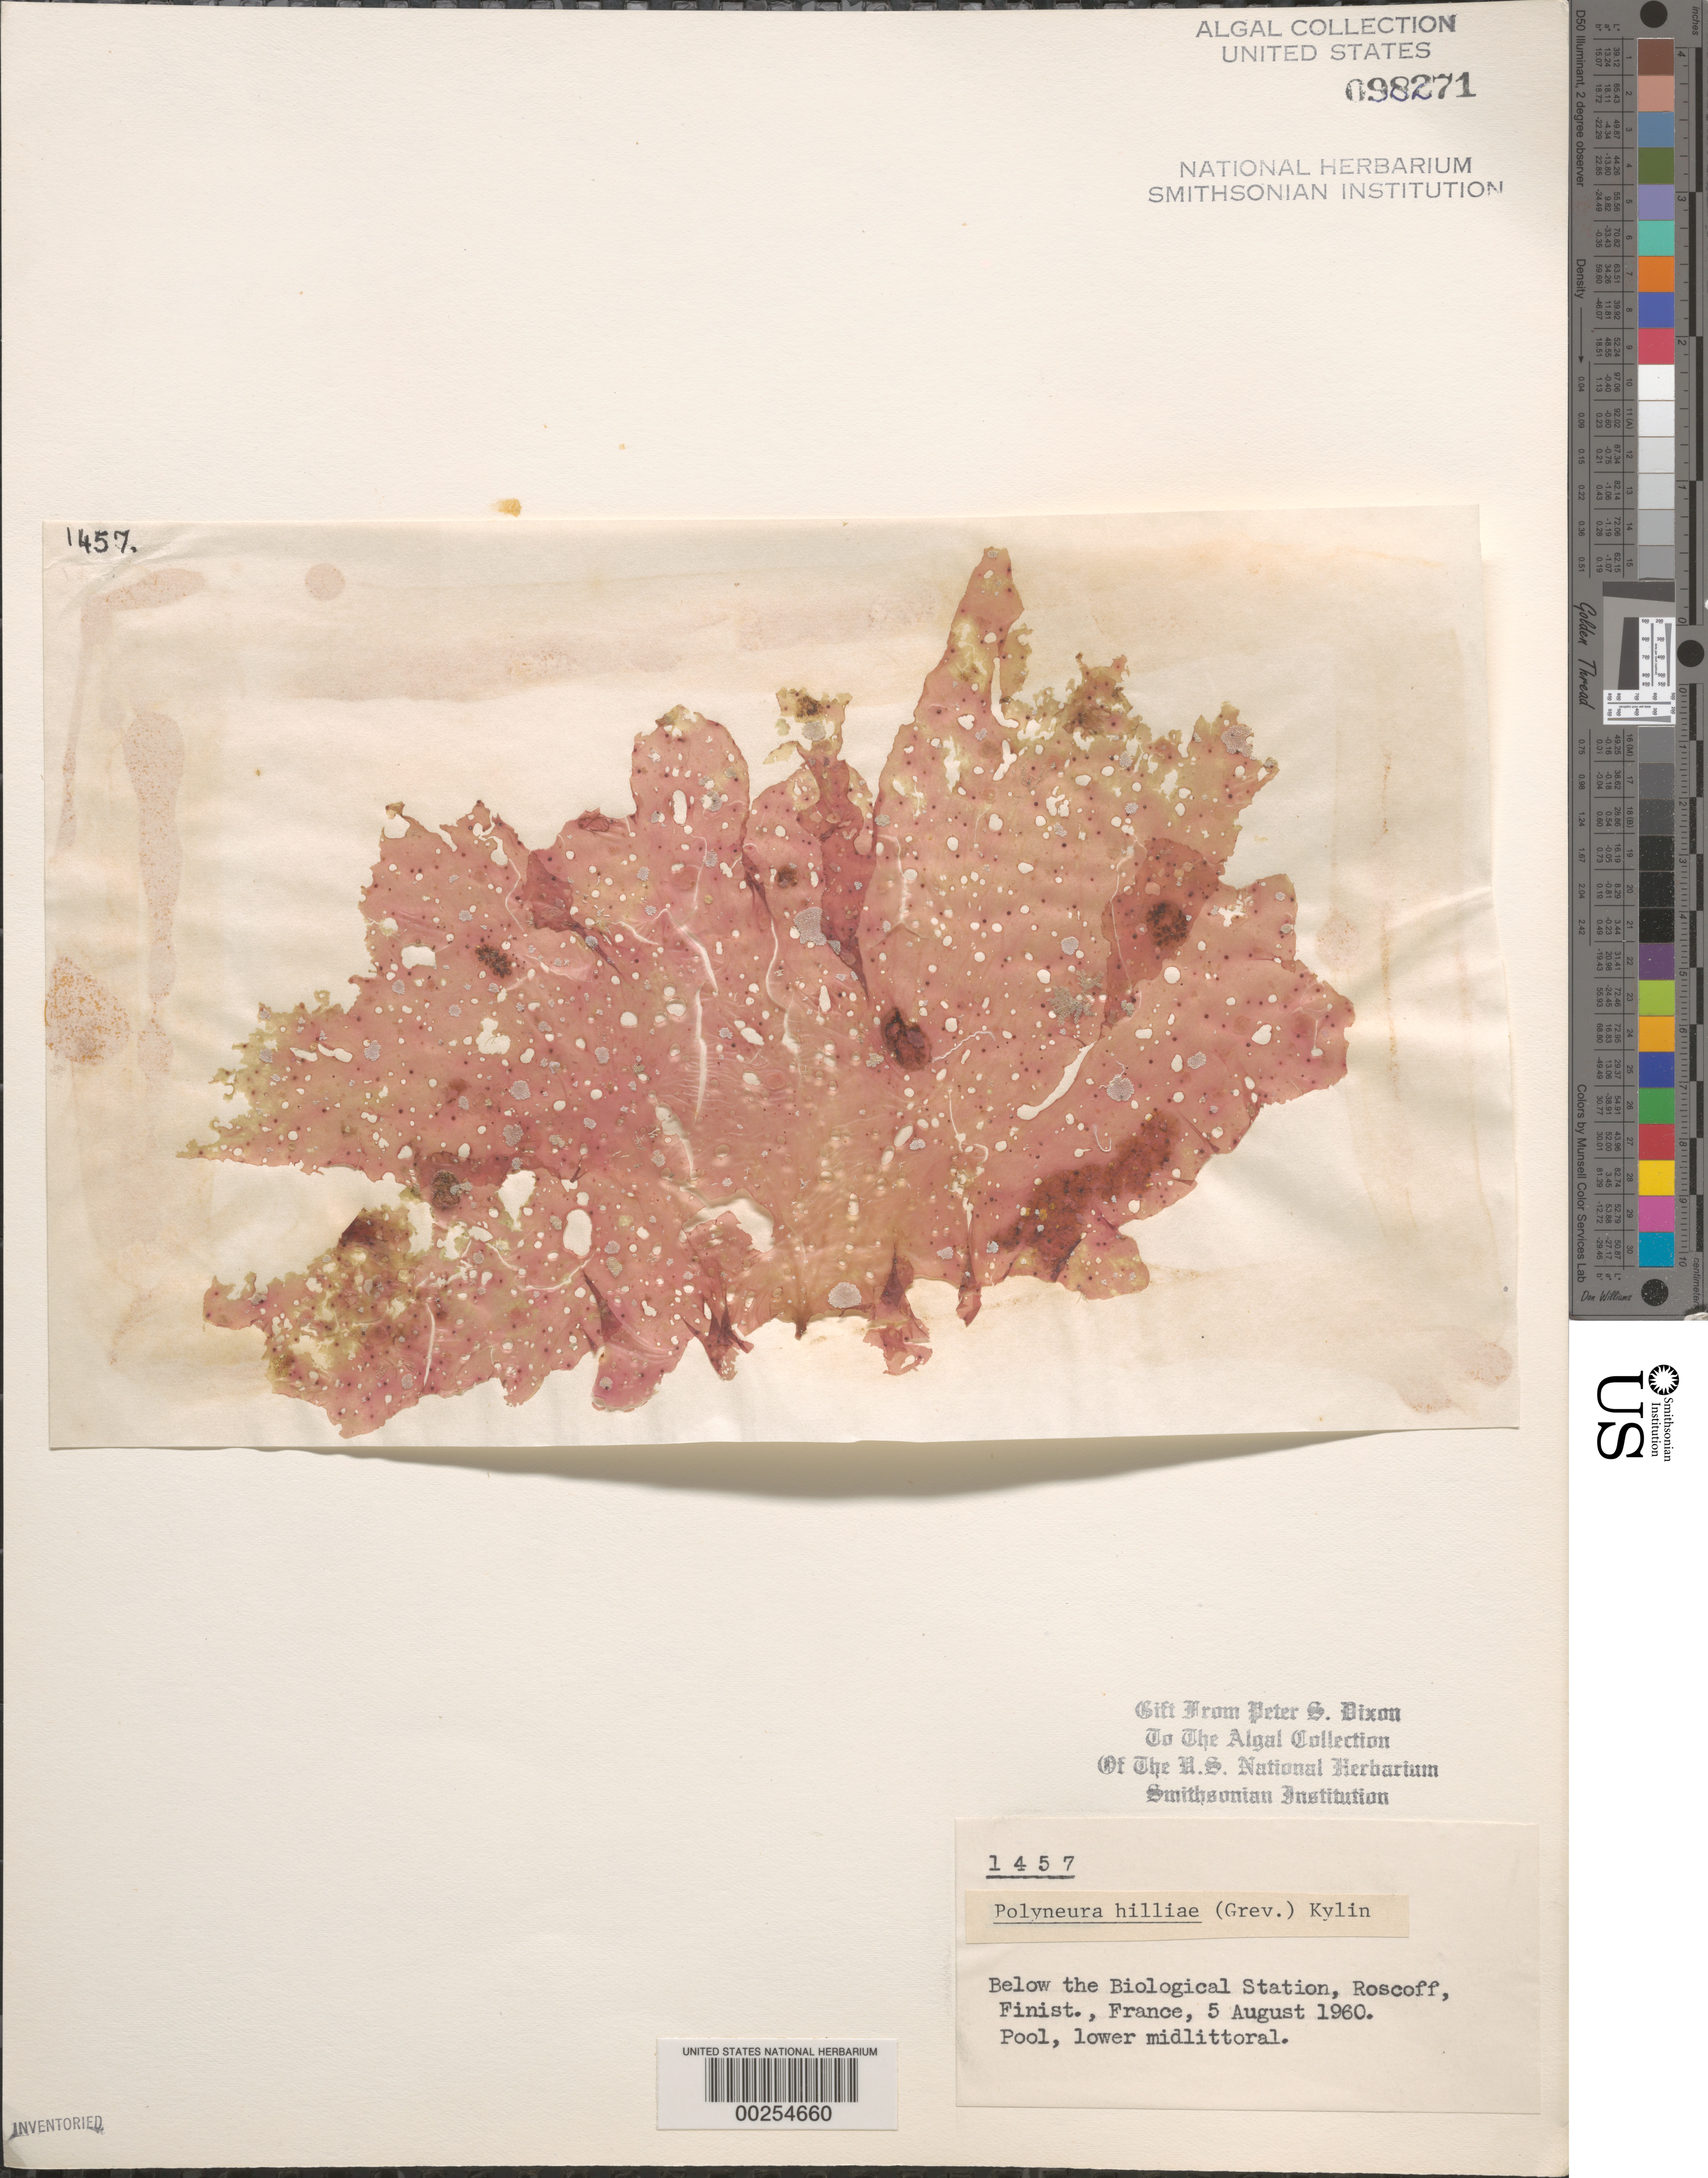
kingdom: Plantae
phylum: Rhodophyta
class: Florideophyceae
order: Ceramiales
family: Delesseriaceae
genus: Polyneura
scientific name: Polyneura bonnemaisonii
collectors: P. S. Dixon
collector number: PSD 1457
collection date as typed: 05 Aug 1960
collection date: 1960-08-05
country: France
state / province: Bretagne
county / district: Finistère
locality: Roscoff, below the biological station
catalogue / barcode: US 98271